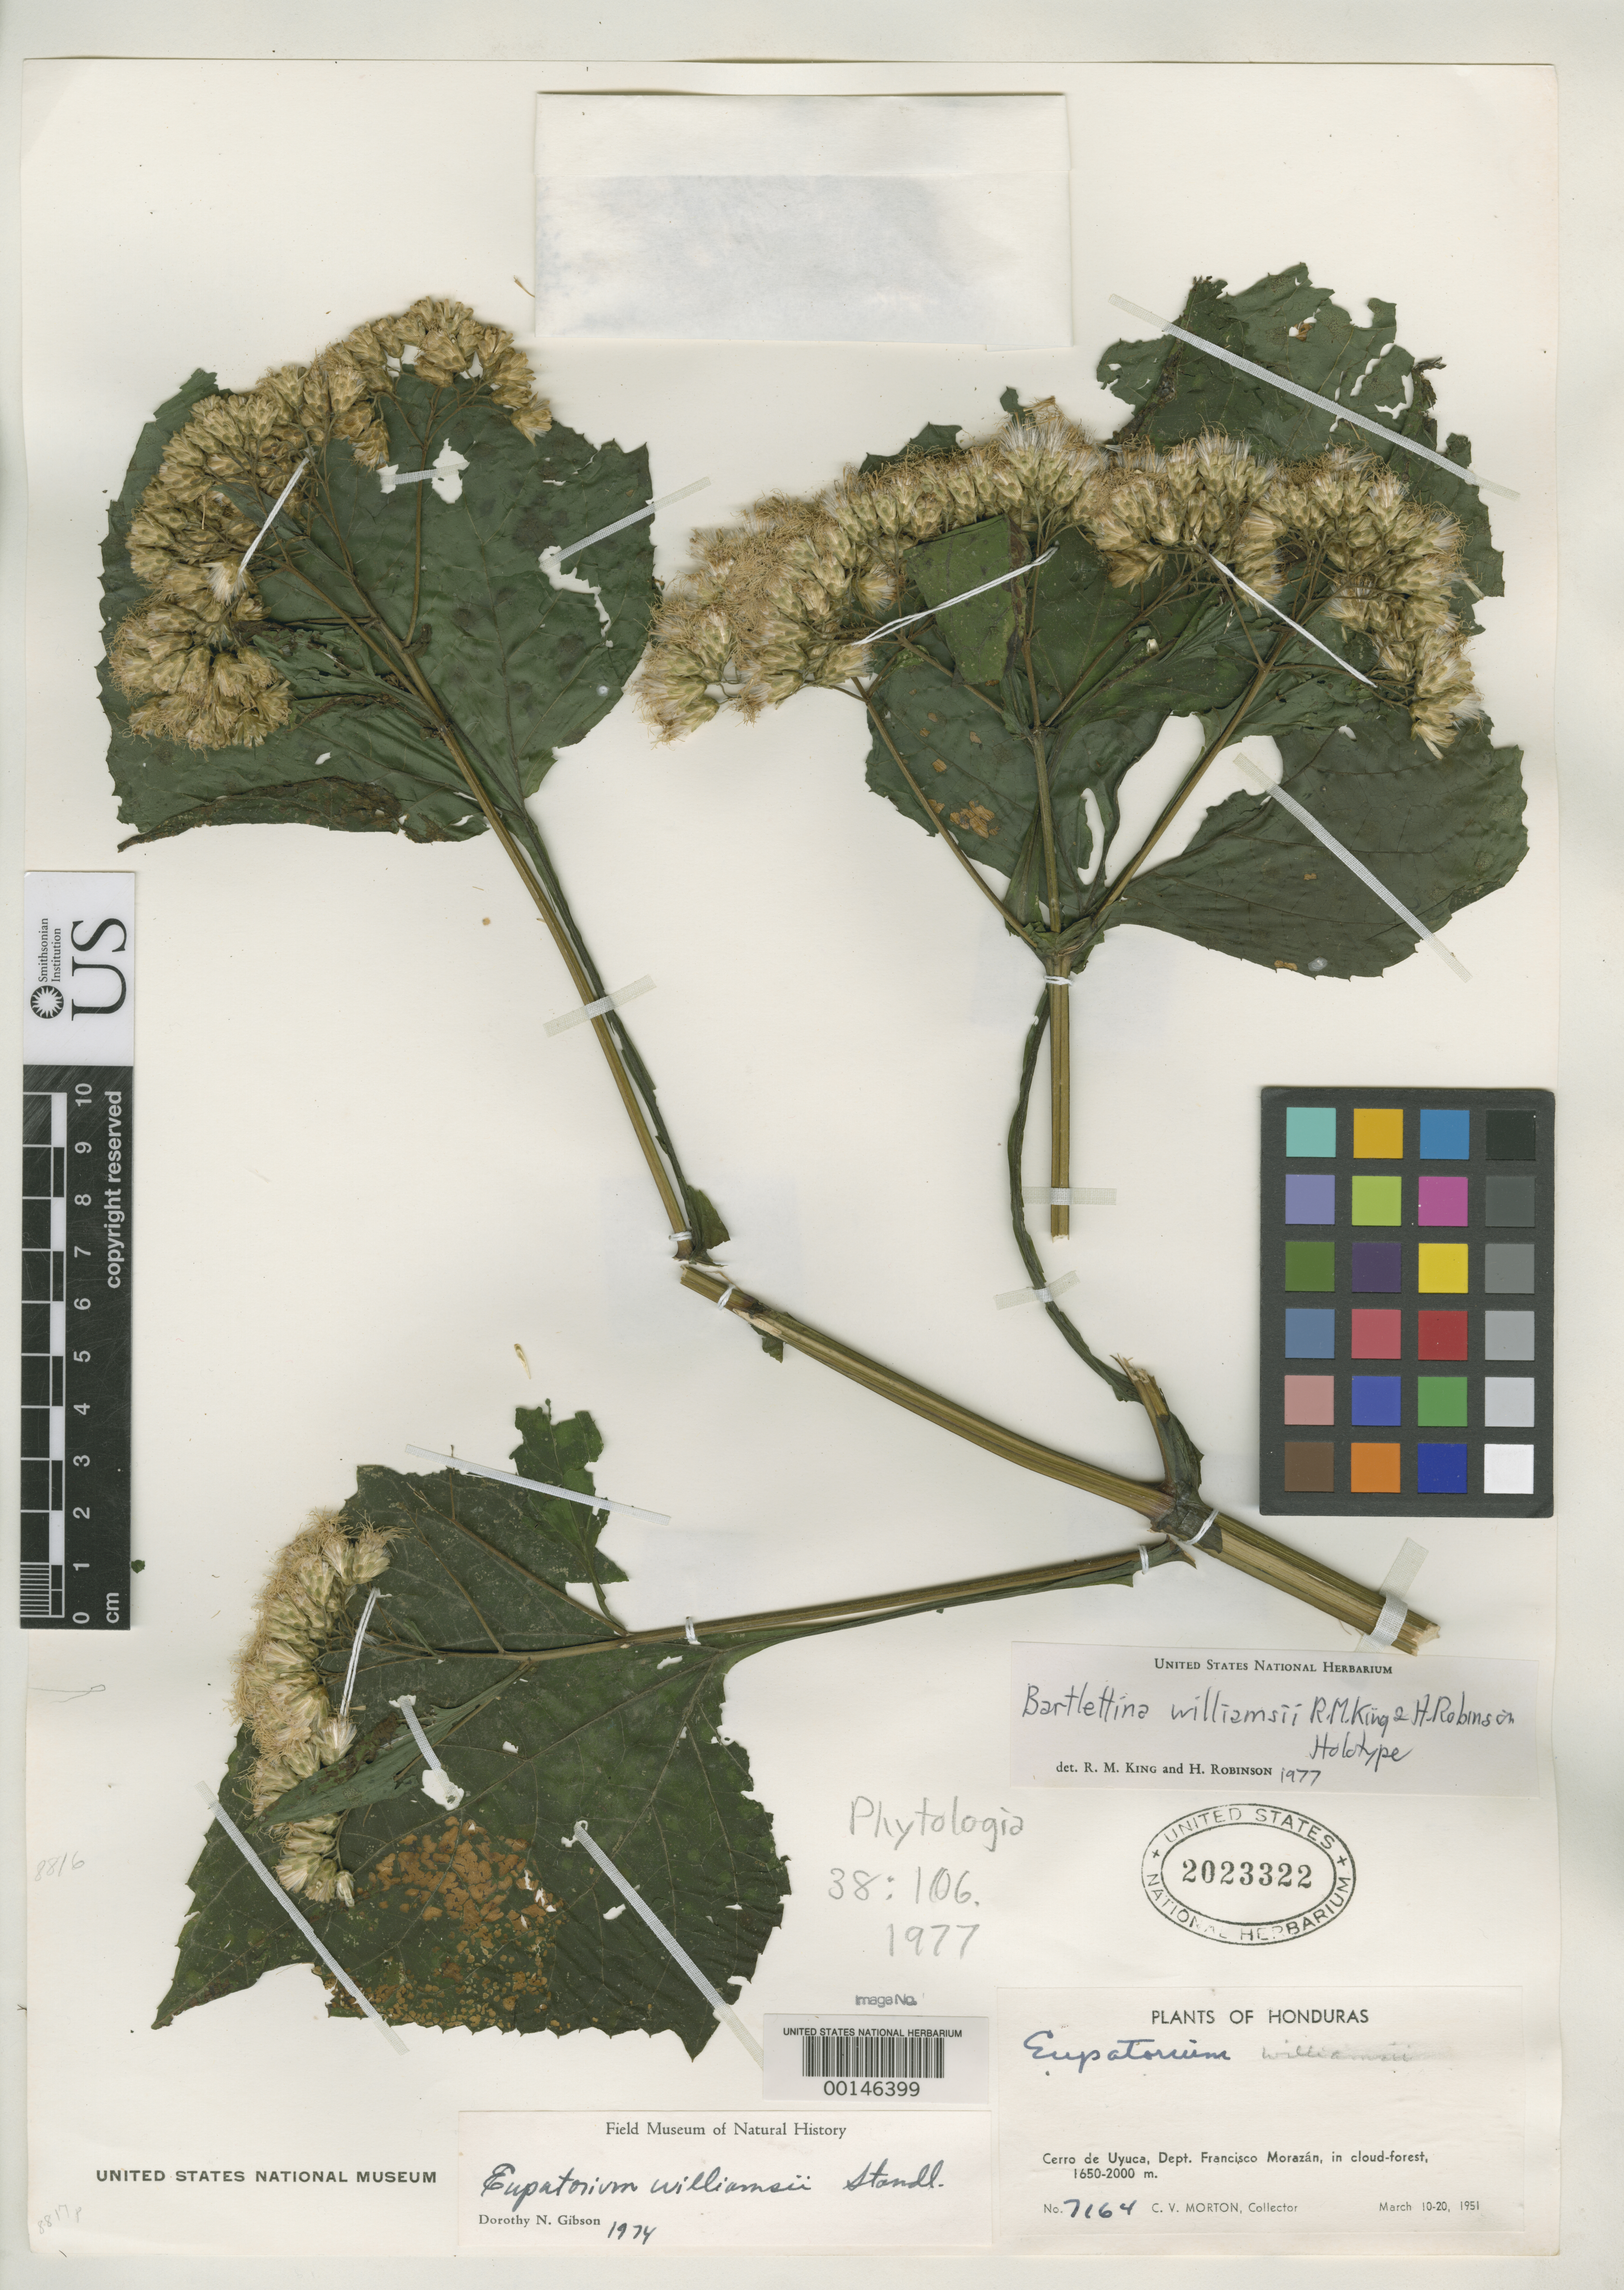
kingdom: Plantae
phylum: Tracheophyta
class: Magnoliopsida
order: Asterales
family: Asteraceae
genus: Bartlettina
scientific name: Bartlettina williamsii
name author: R.M. King & H. Rob.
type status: Holotype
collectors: C. V. Morton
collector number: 7164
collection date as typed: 10 Mar 1951 to 20 Mar 1951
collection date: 1951-03-10/1951-03-20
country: Honduras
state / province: Fco. Morazán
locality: Cerro de Uyuca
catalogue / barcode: US 2023322